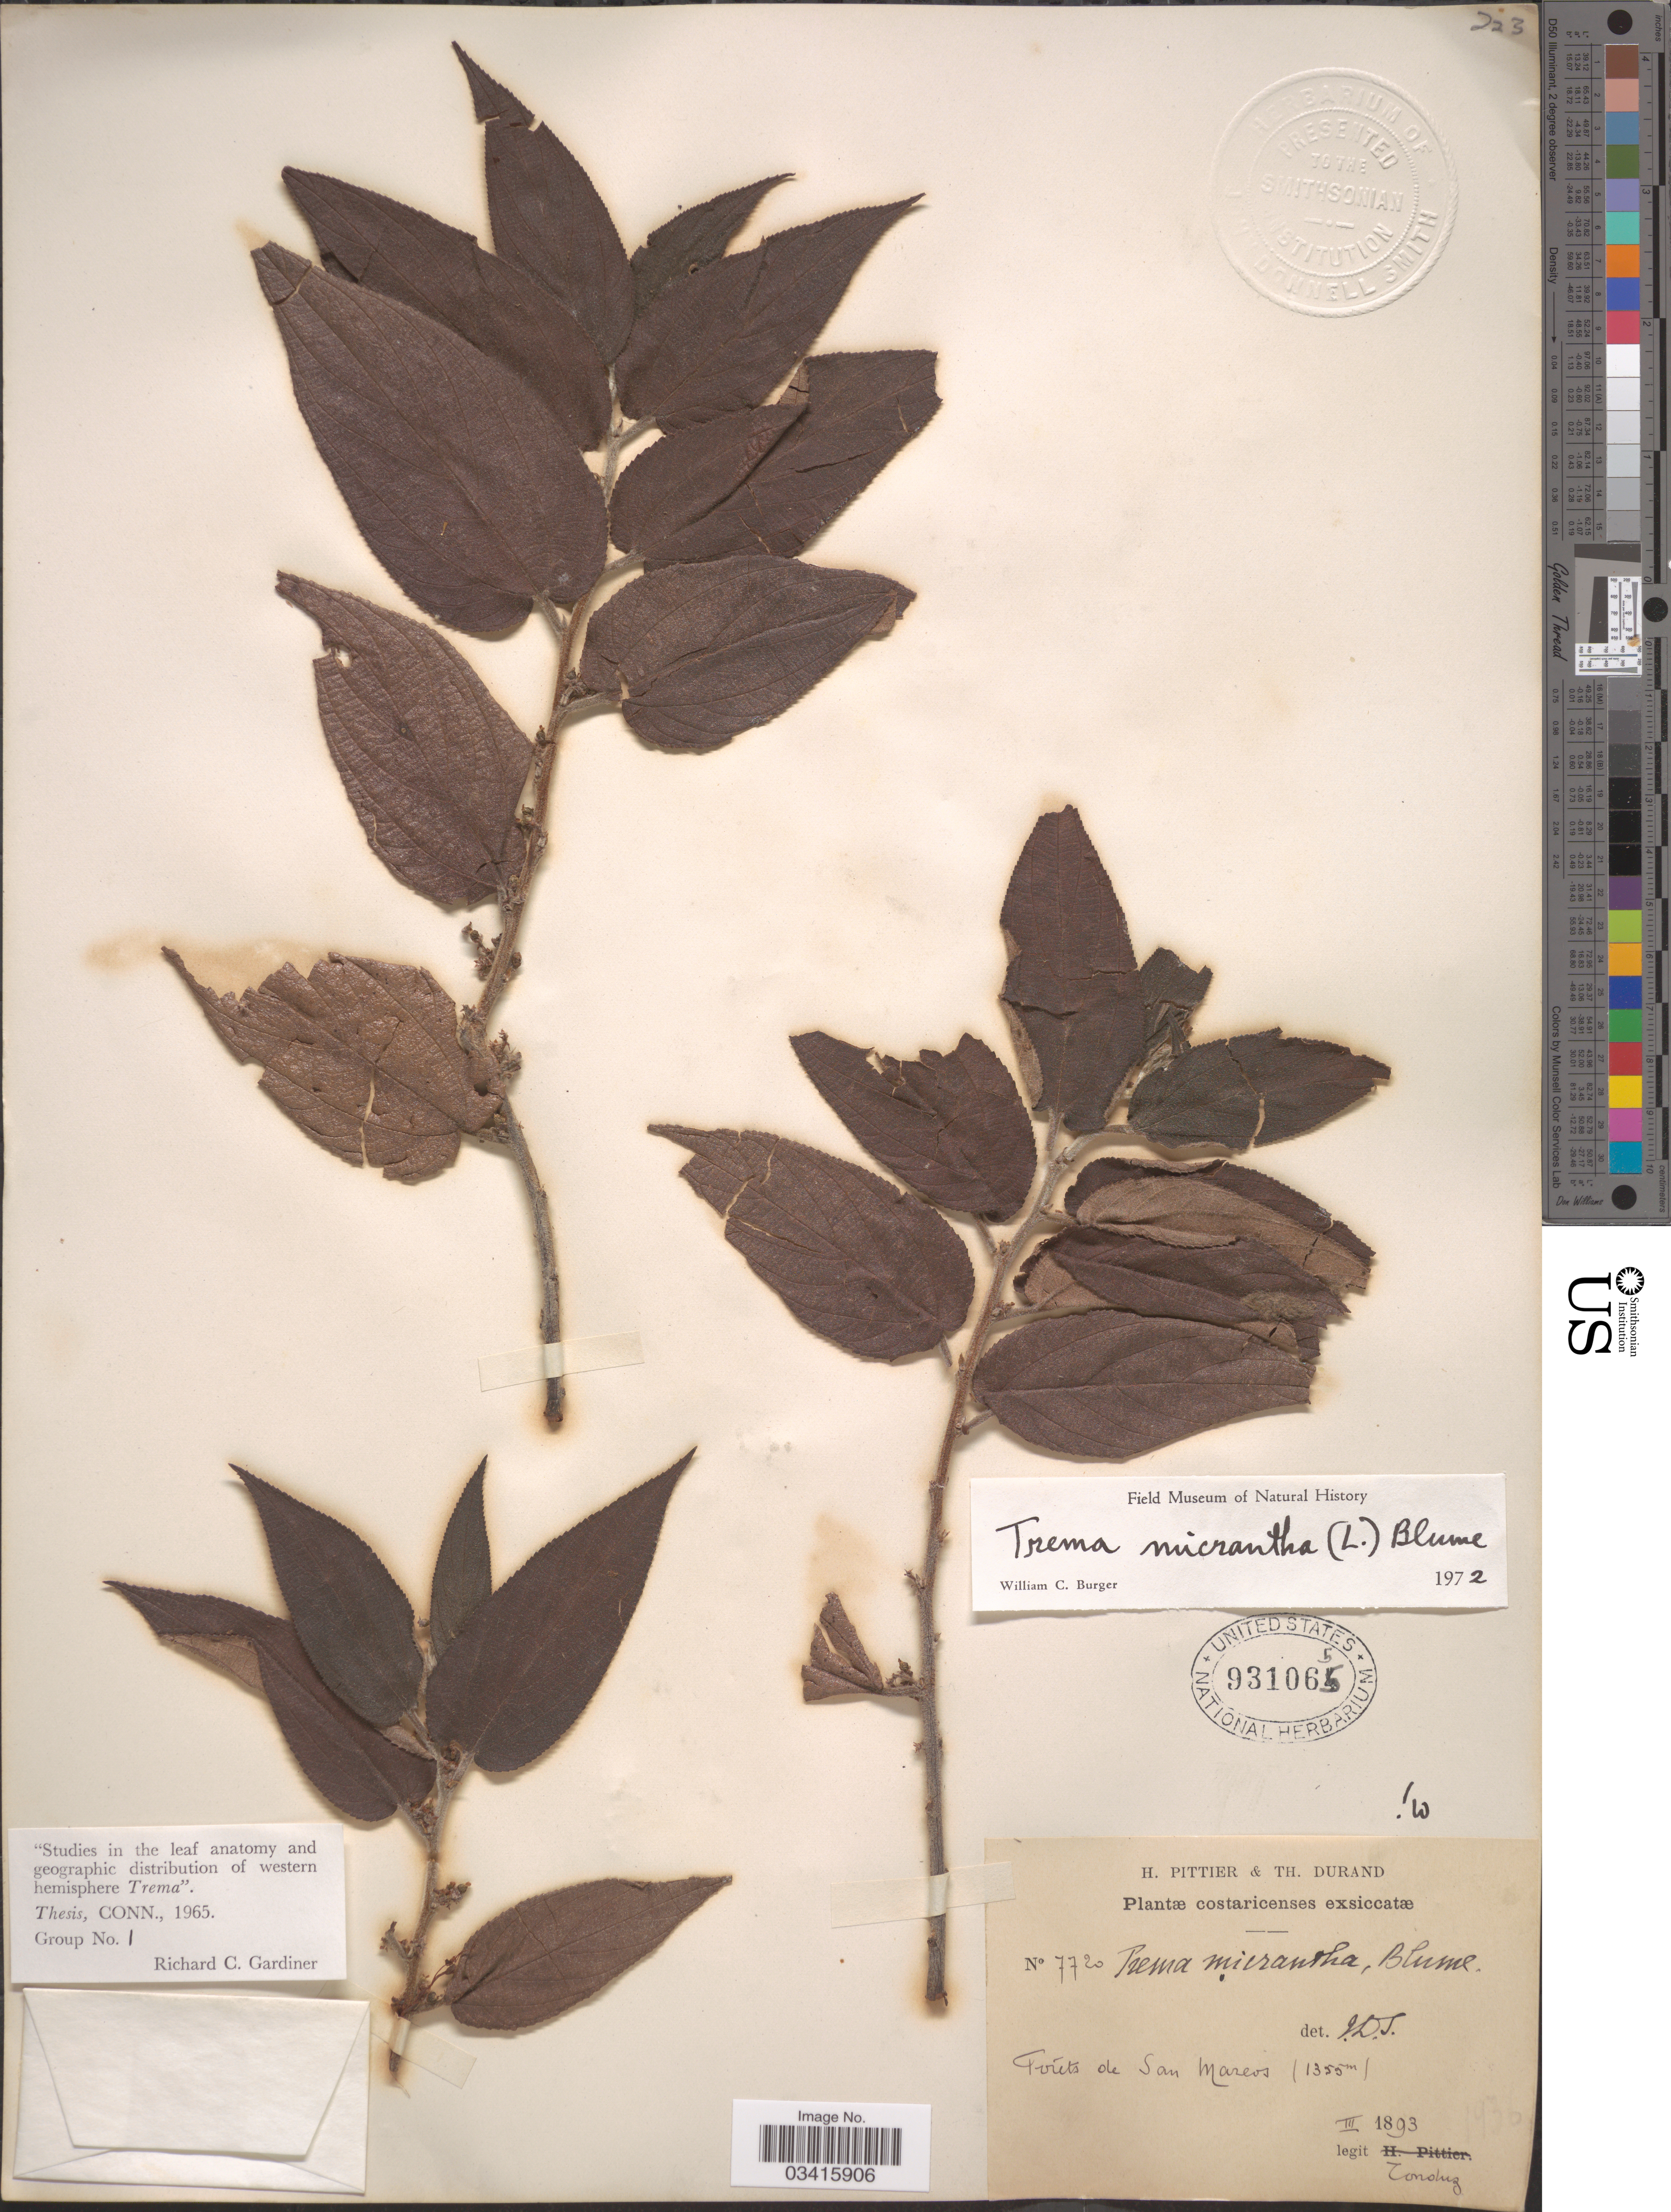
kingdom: Plantae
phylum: Tracheophyta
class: Magnoliopsida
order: Rosales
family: Cannabaceae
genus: Trema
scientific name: Trema micranthum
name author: (L.) Blume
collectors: Tonduz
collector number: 7720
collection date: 1893-03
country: Costa Rica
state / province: San José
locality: Foréts de San Marcos.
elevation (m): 1355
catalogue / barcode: US 931065